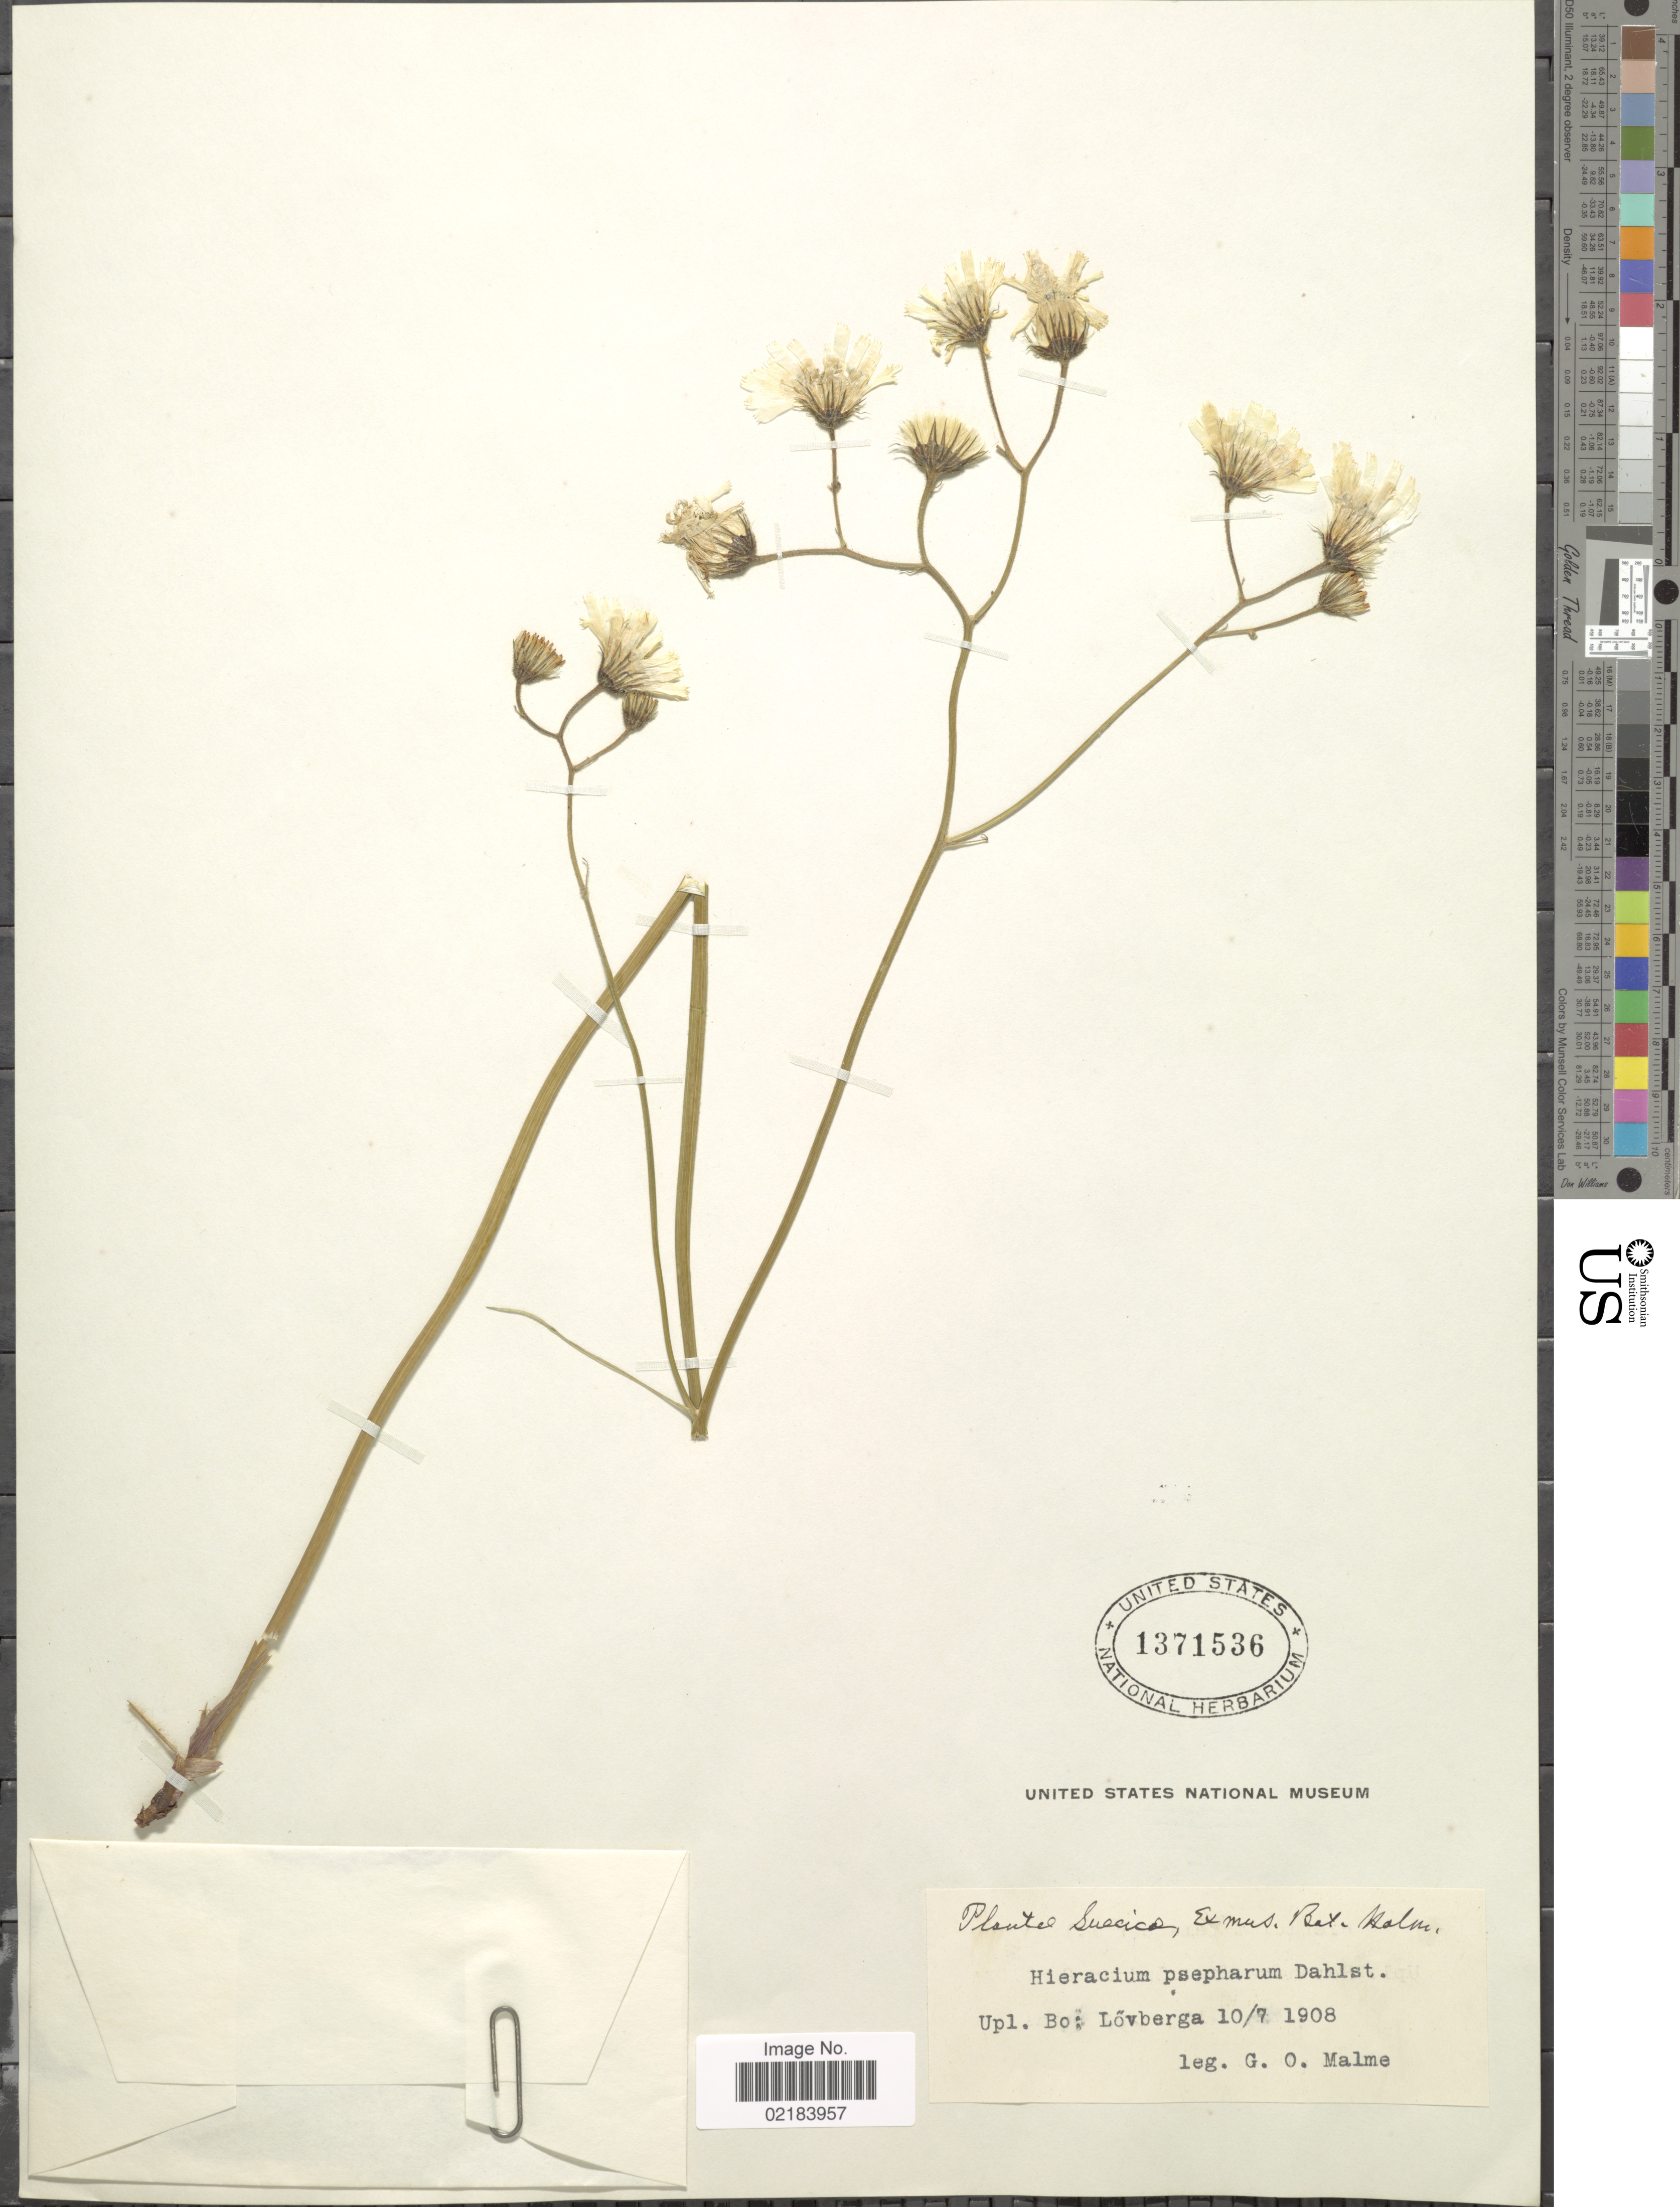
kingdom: Plantae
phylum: Tracheophyta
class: Magnoliopsida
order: Asterales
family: Asteraceae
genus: Hieracium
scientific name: Hieracium psepharum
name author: (Dahlst.) Sam.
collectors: G. O. A. Malme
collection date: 1908-07-10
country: Sweden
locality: Upl. Bo: Lovberga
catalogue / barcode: US 1371536